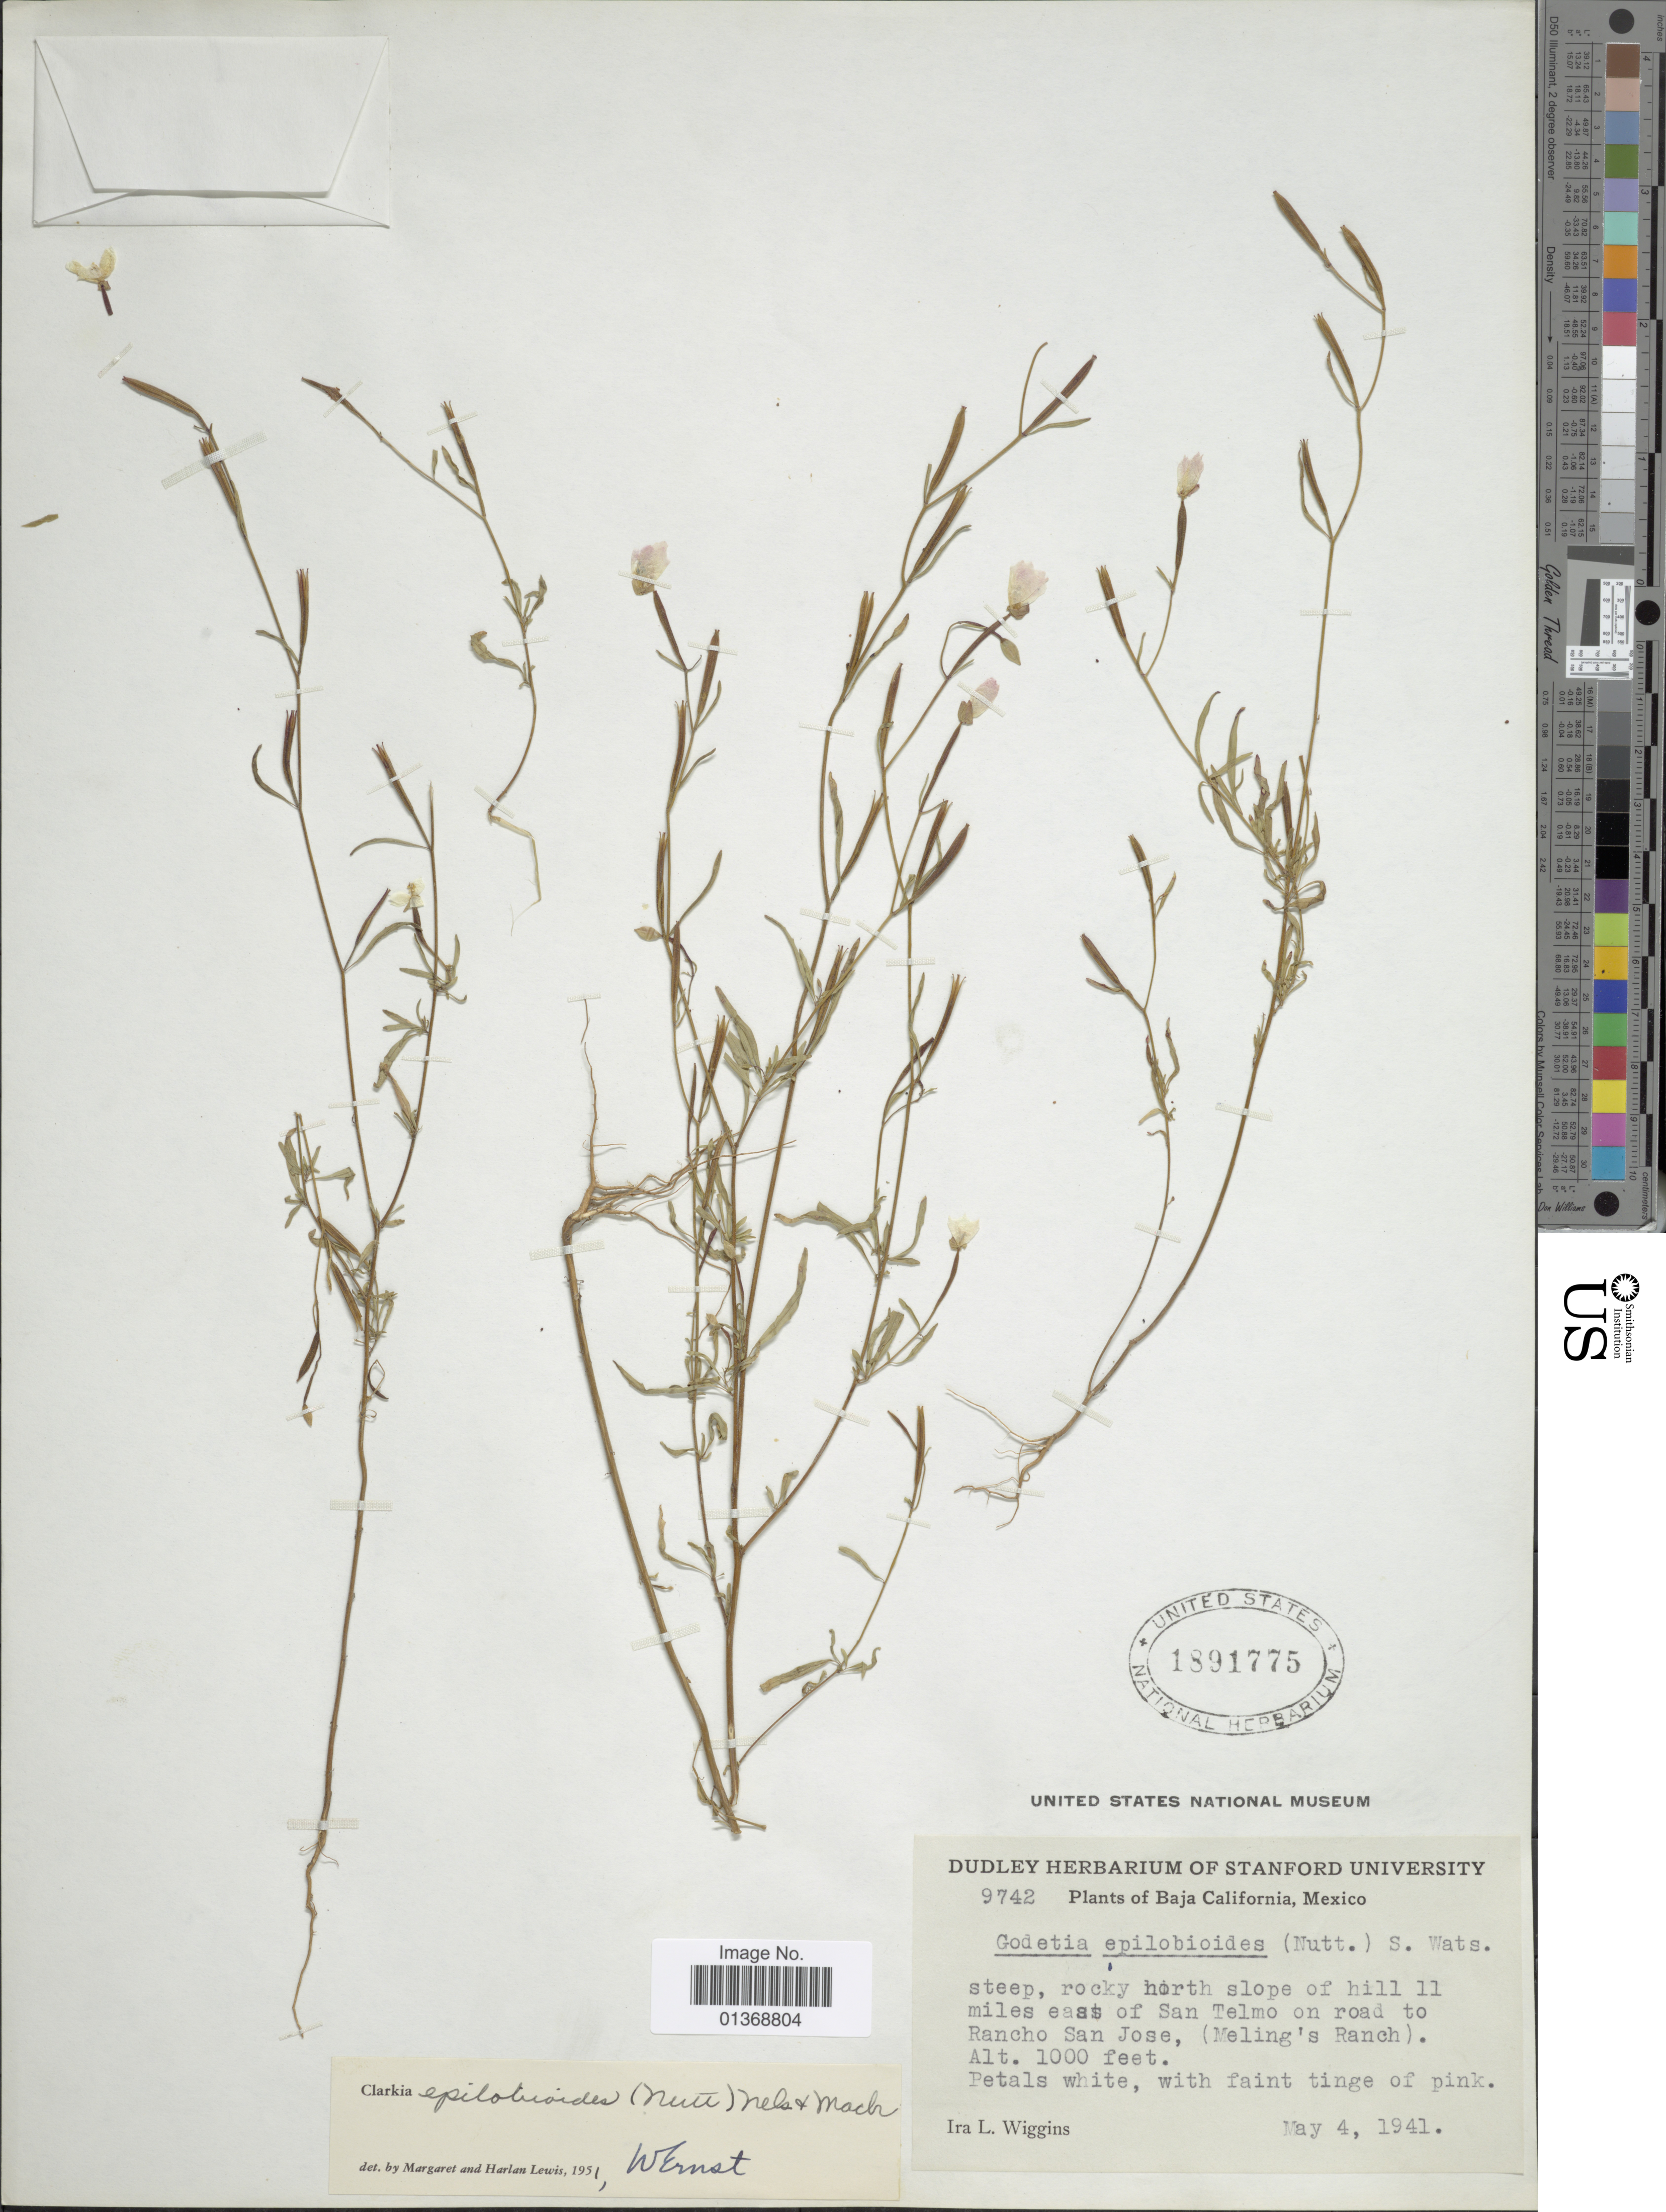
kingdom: Plantae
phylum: Tracheophyta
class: Magnoliopsida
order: Myrtales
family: Onagraceae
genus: Clarkia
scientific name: Clarkia epilobioides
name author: (Nutt. ex Torr. & A. Gray) A. Nelson & J.F. Macbr.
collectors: I. L. Wiggins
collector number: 9742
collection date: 1941-05-04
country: Mexico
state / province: Baja California Norte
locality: Rocky north slope of hill 11 miles east of San Telmo on road to Rancho San Jose, (Meling's Ranch)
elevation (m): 305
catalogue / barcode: US 1891775